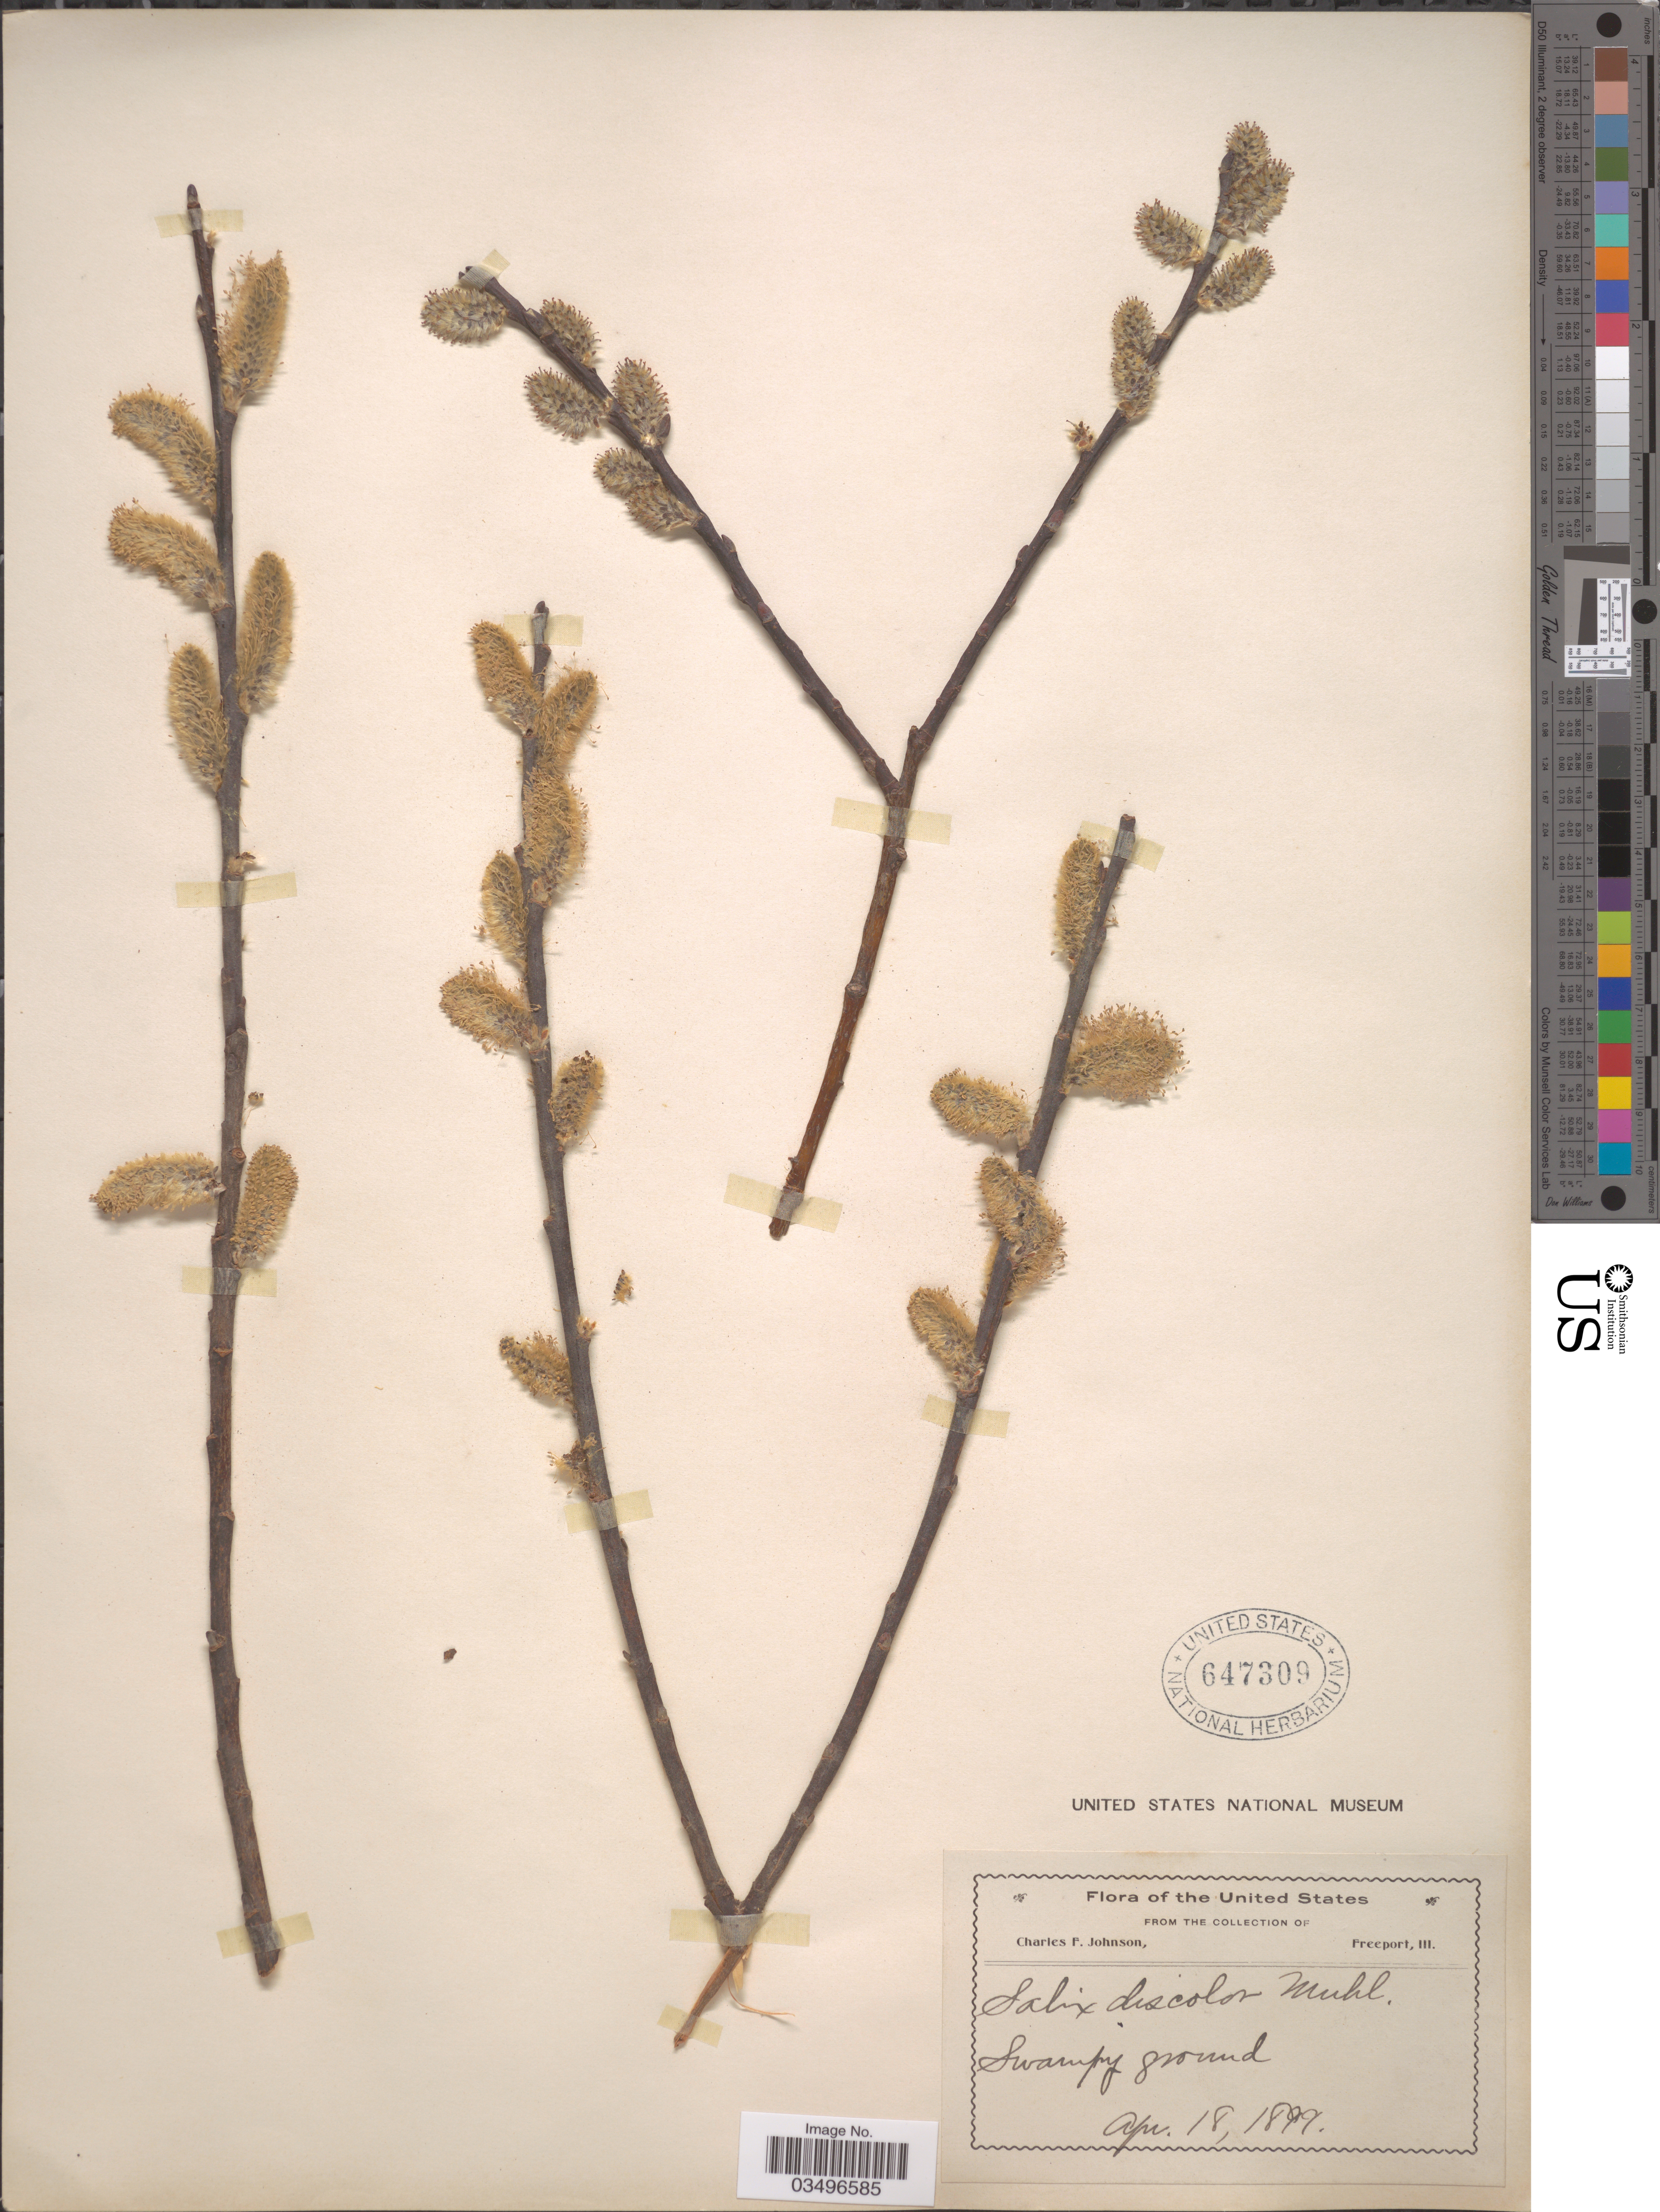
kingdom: Plantae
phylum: Tracheophyta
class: Magnoliopsida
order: Malpighiales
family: Salicaceae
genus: Salix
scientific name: Salix discolor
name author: Muhl.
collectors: C. F. Johnson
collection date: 1899-04-18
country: United States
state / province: Illinois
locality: Freeport.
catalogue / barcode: US 647309